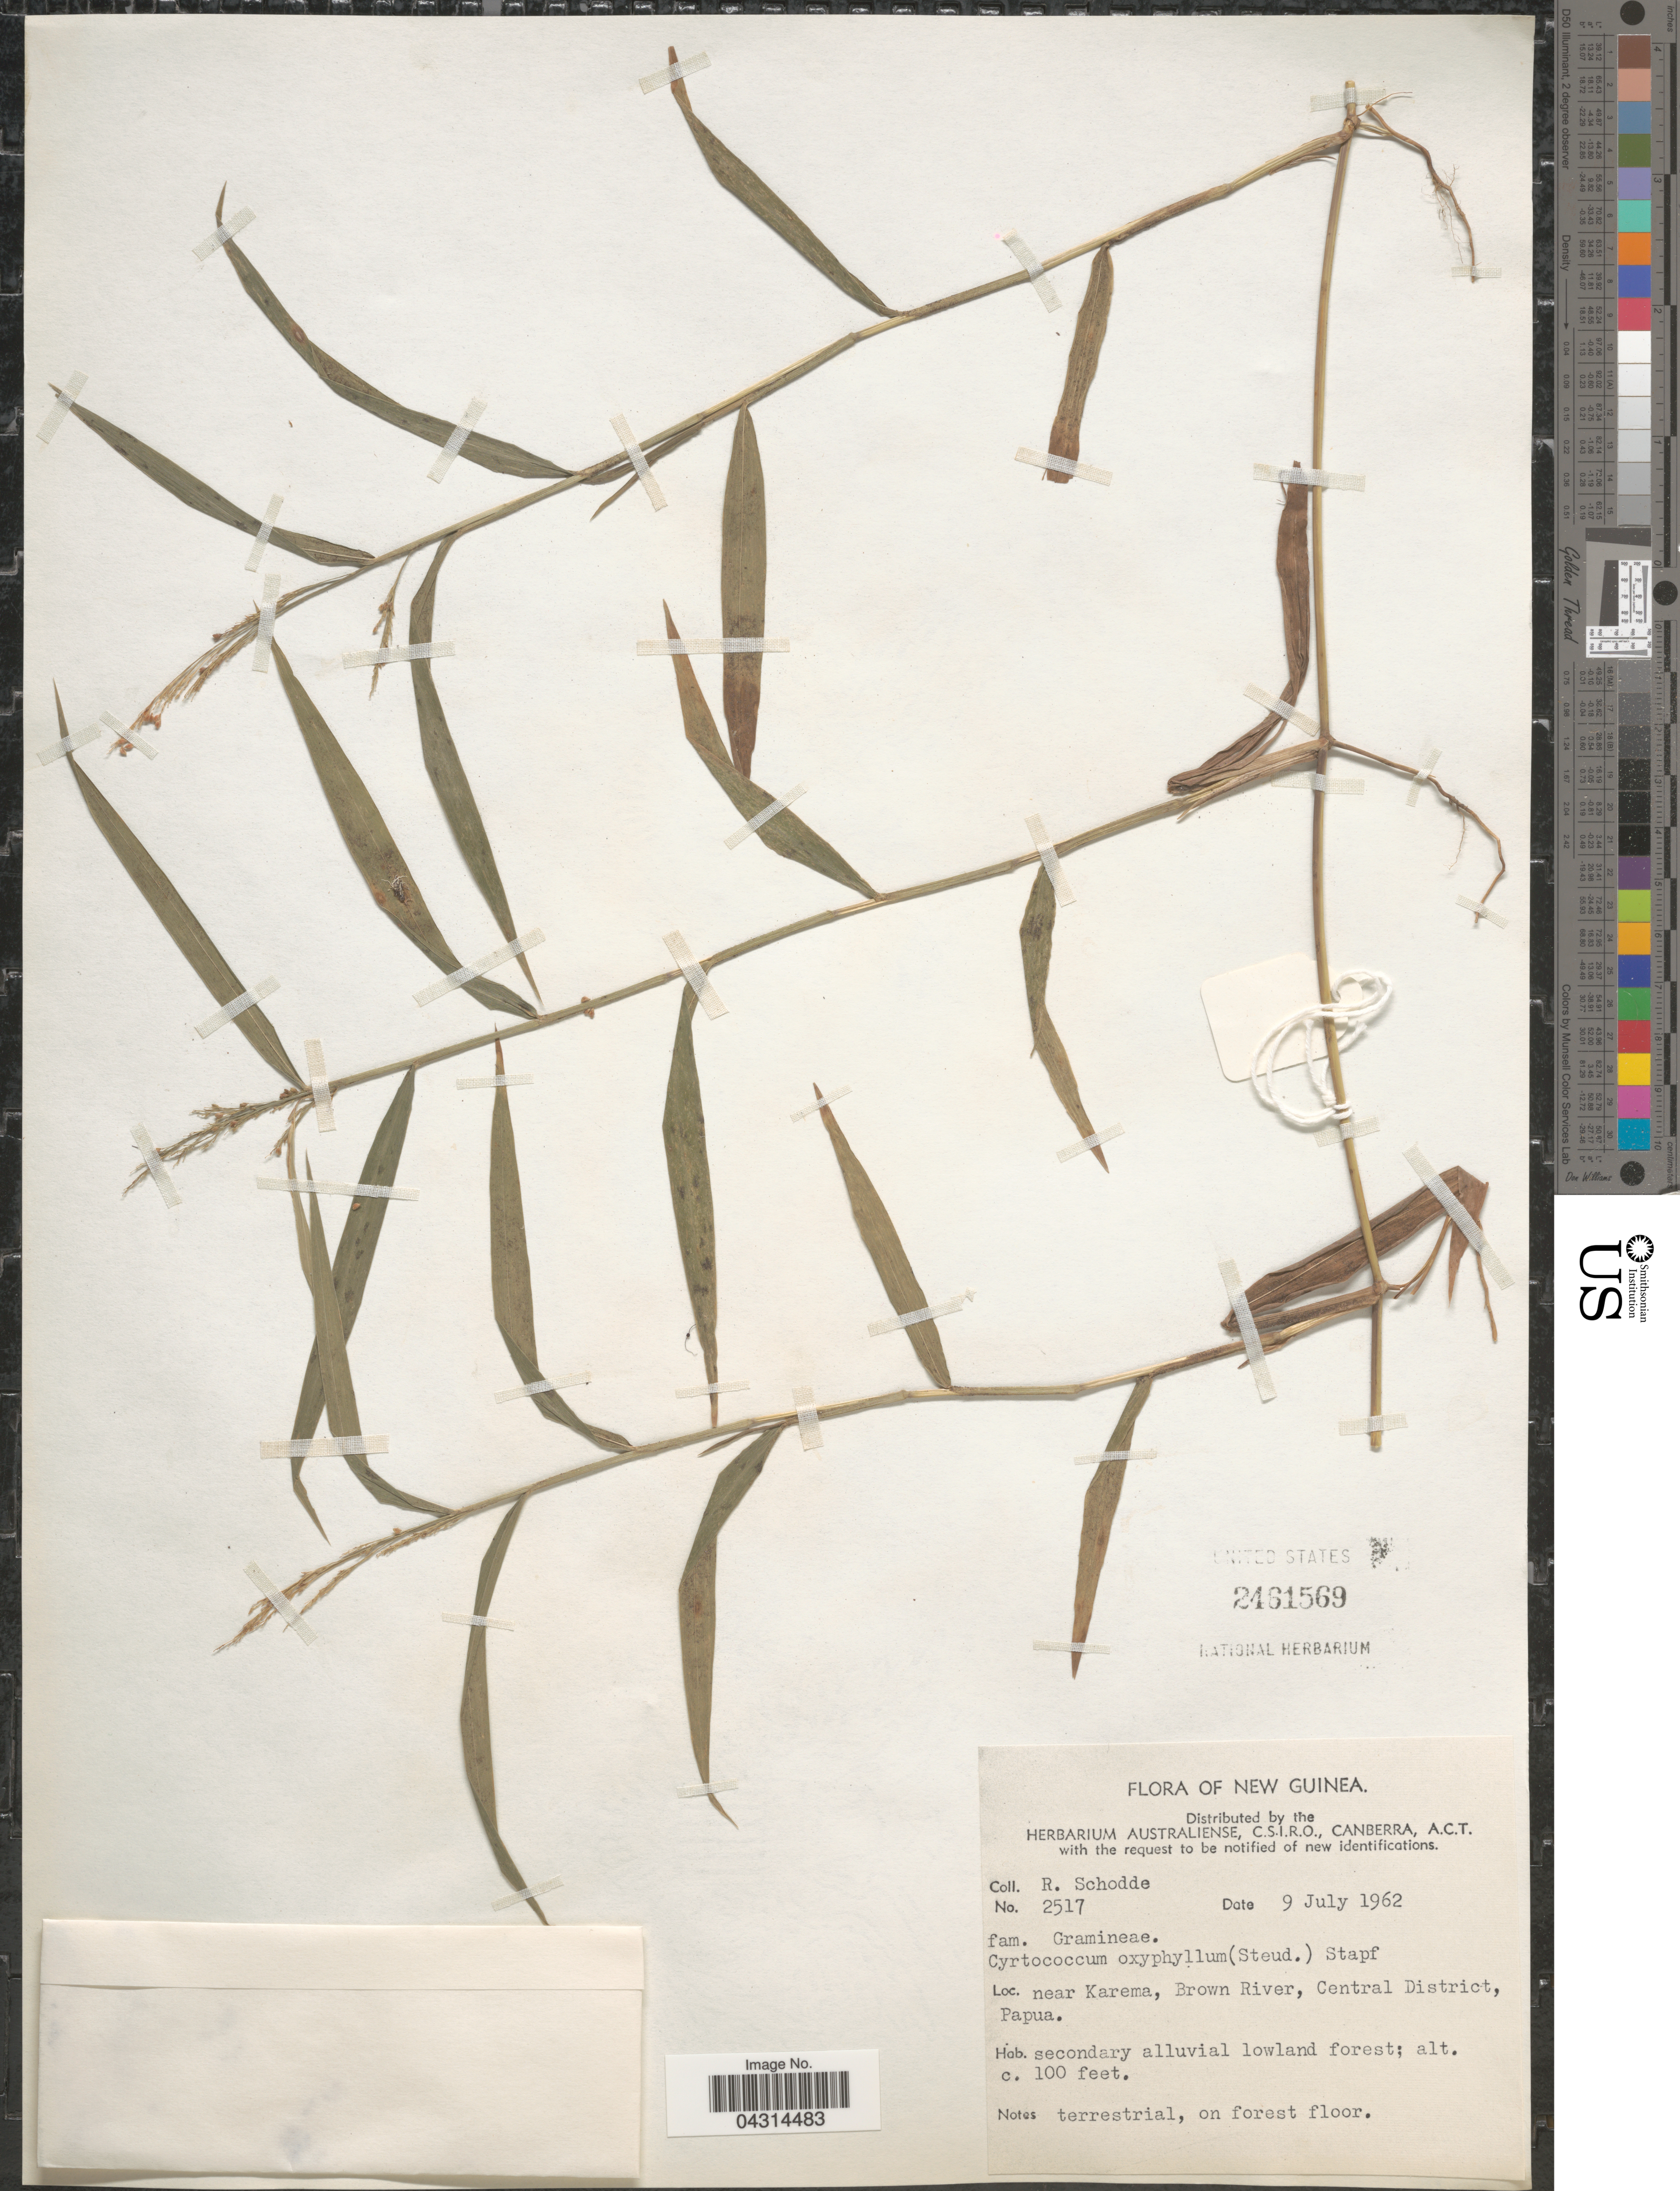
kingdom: Plantae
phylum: Tracheophyta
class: Liliopsida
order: Poales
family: Poaceae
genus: Cyrtococcum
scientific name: Cyrtococcum oxyphyllum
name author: (Steud.) Stapf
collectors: R. Schodde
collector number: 2517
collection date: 1962-07-09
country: Papua New Guinea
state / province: Central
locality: New Guinea. Near Karema, Brown River, Central District, Papua.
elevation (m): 30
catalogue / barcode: US 2461569